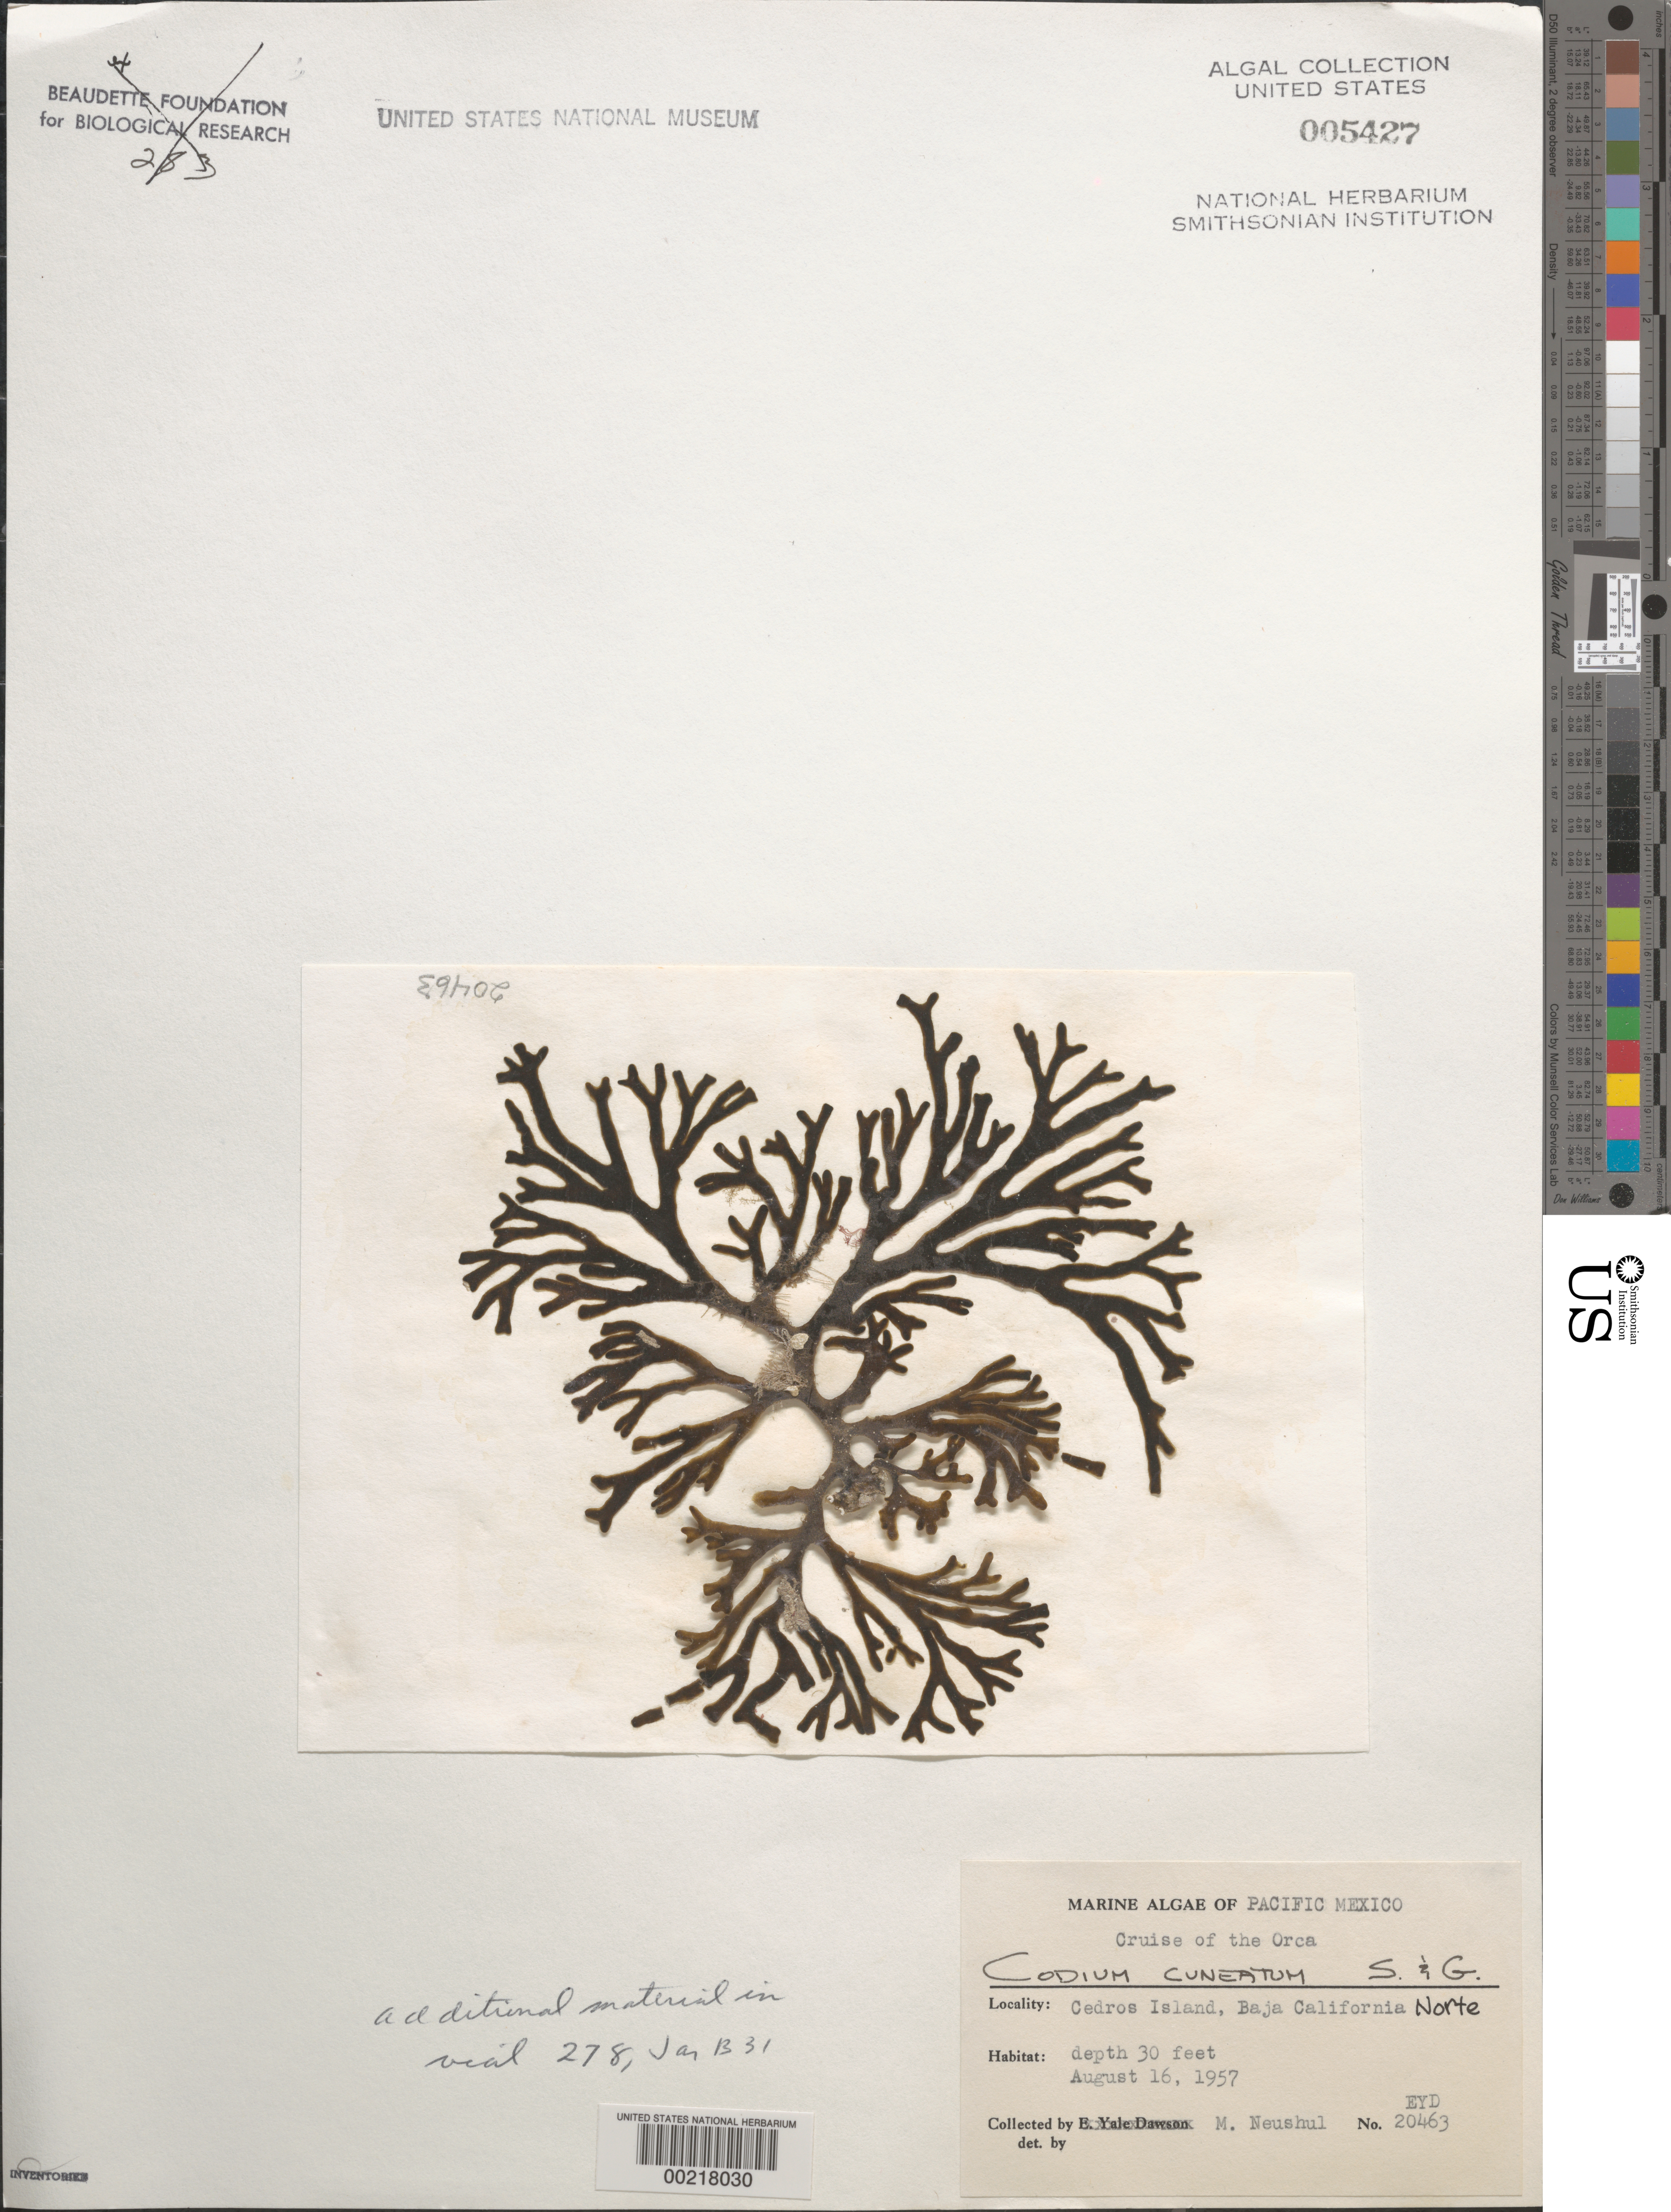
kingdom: Plantae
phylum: Chlorophyta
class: Ulvophyceae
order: Bryopsidales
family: Codiaceae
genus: Codium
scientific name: Codium cuneatum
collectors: M. Neushul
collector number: EYD 20463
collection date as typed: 16 Aug 1957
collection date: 1957-08-16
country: Mexico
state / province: Baja California Norte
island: Isla Cedros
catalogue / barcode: US 5427